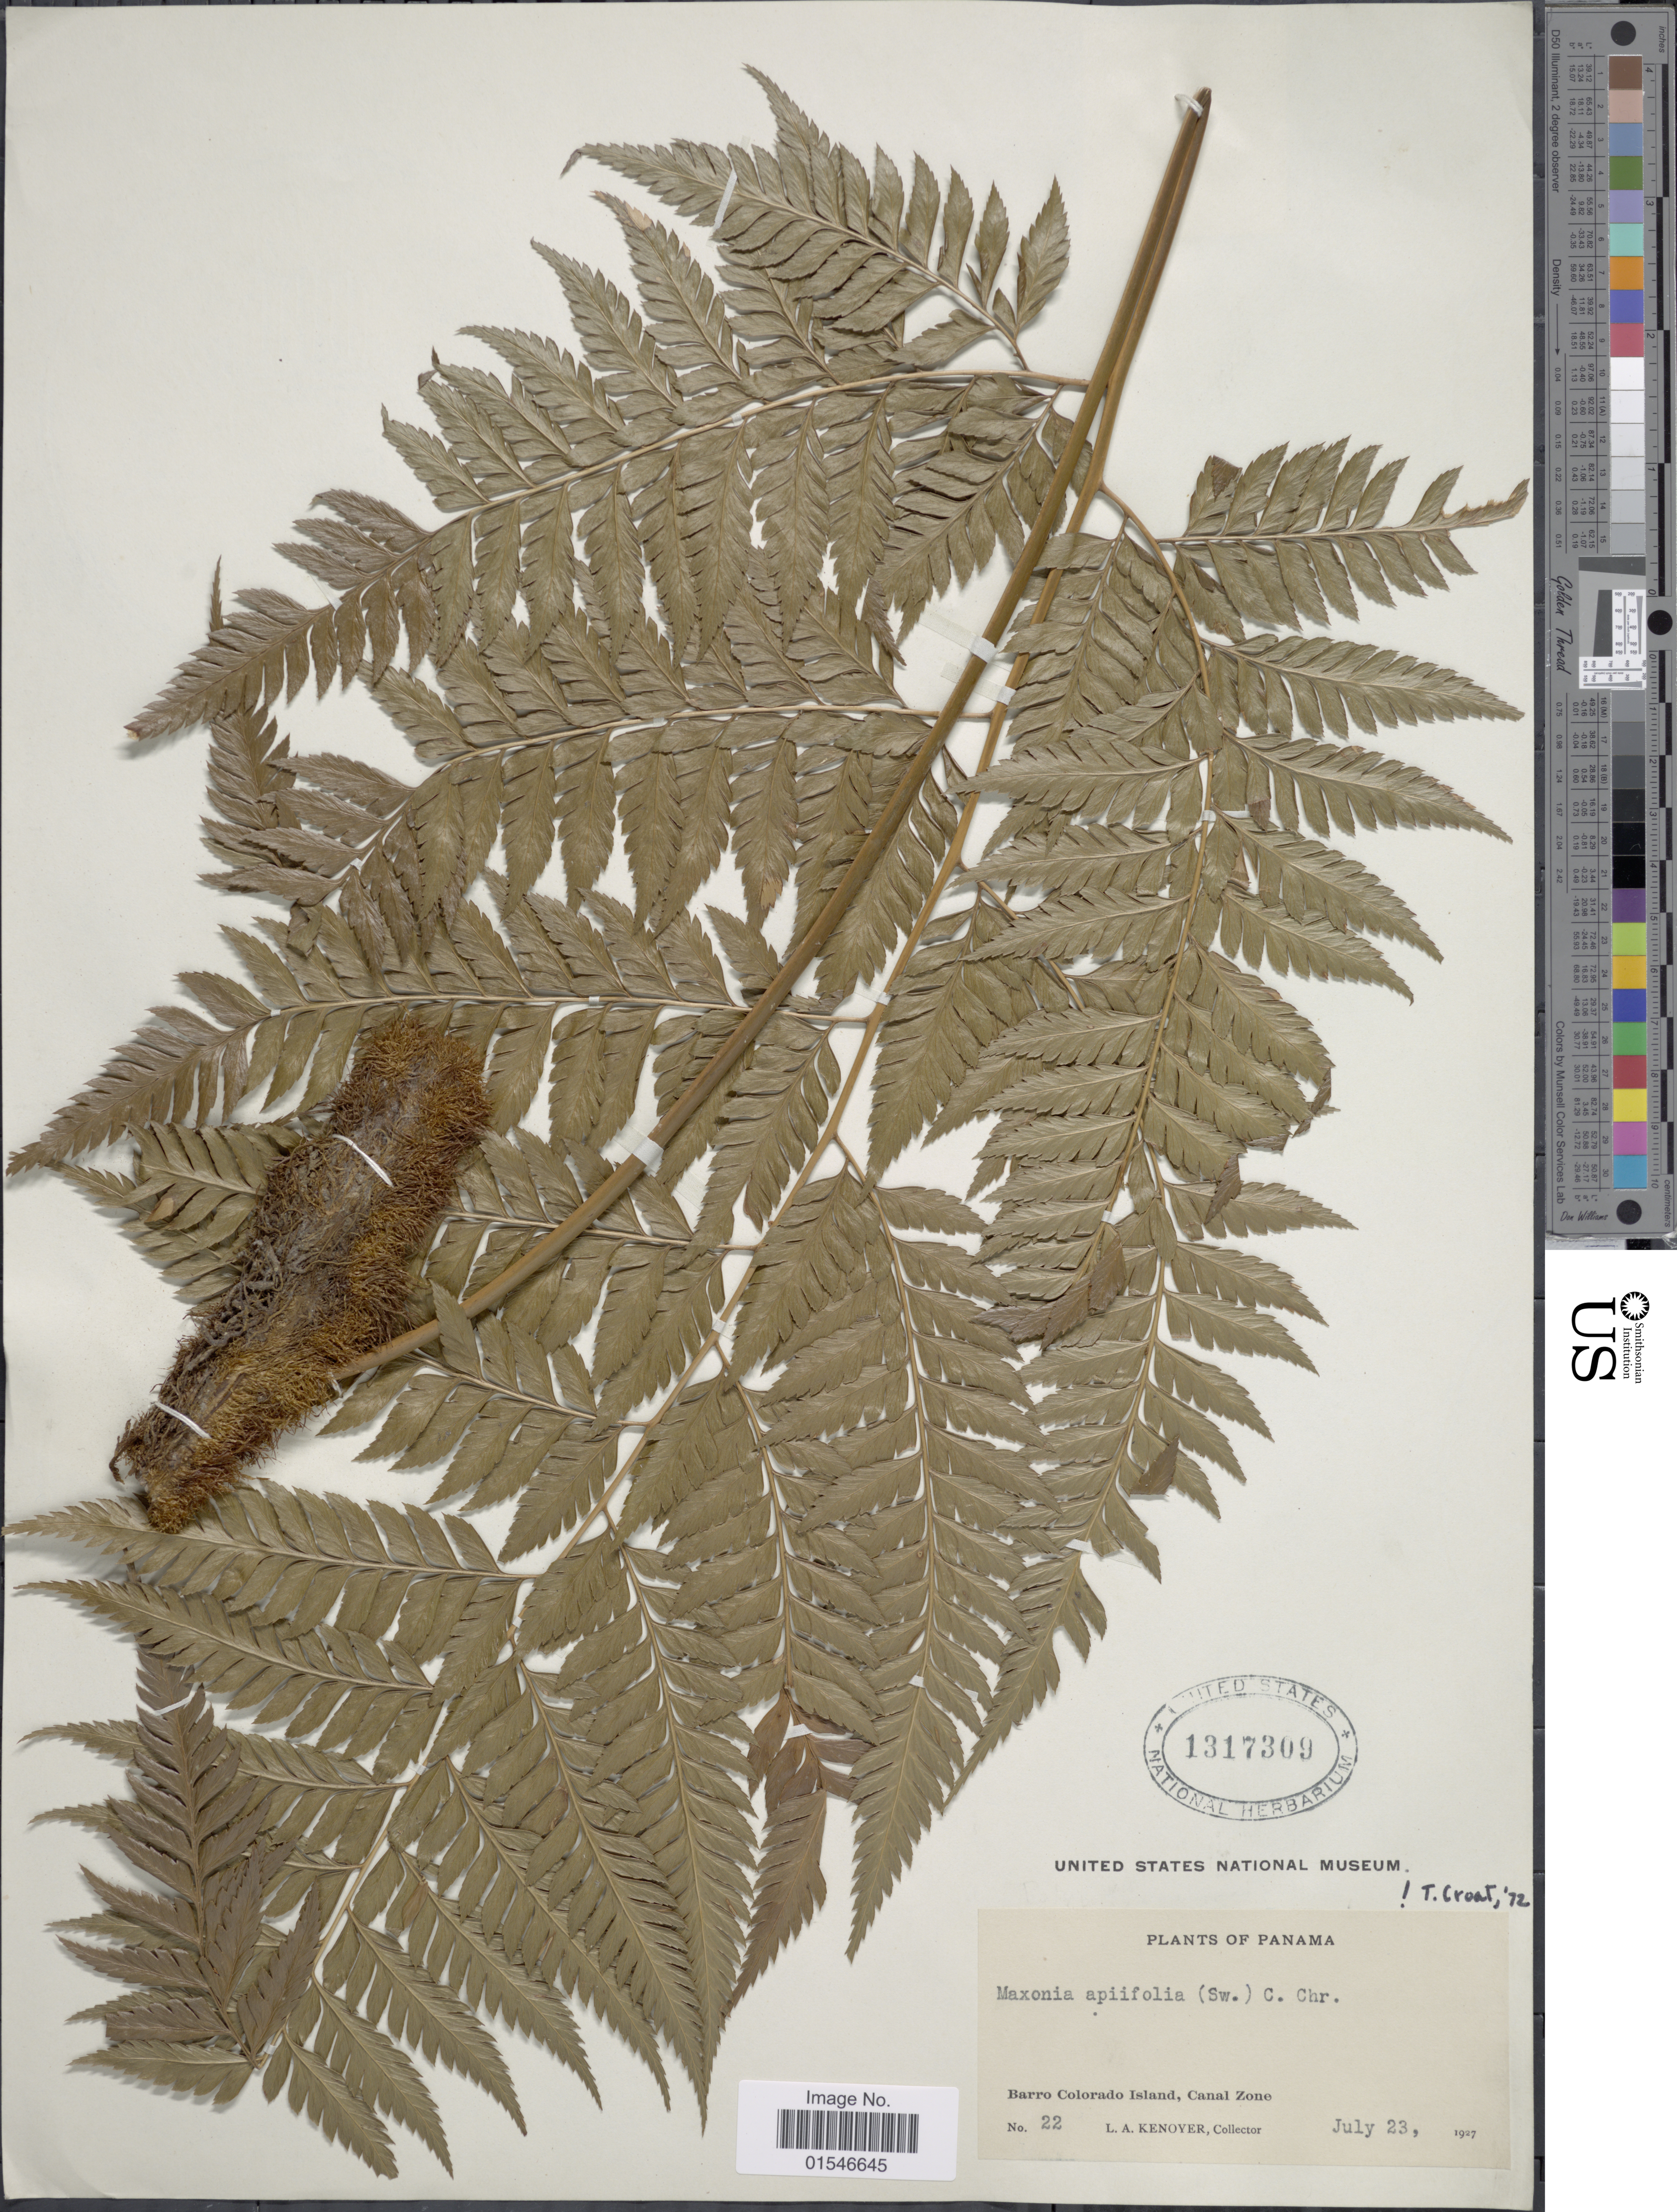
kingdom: Plantae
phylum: Tracheophyta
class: Polypodiopsida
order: Polypodiales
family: Dryopteridaceae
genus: Maxonia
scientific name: Maxonia apiifolia var. dualis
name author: (Donn. Sm.) C. Chr.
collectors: L. Kenover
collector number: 22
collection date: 1927-07-23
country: Panama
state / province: Panamá Oeste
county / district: Canal Zone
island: Barro Colorado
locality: Barro Colorado Island, Canal Zone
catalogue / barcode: US 1317309